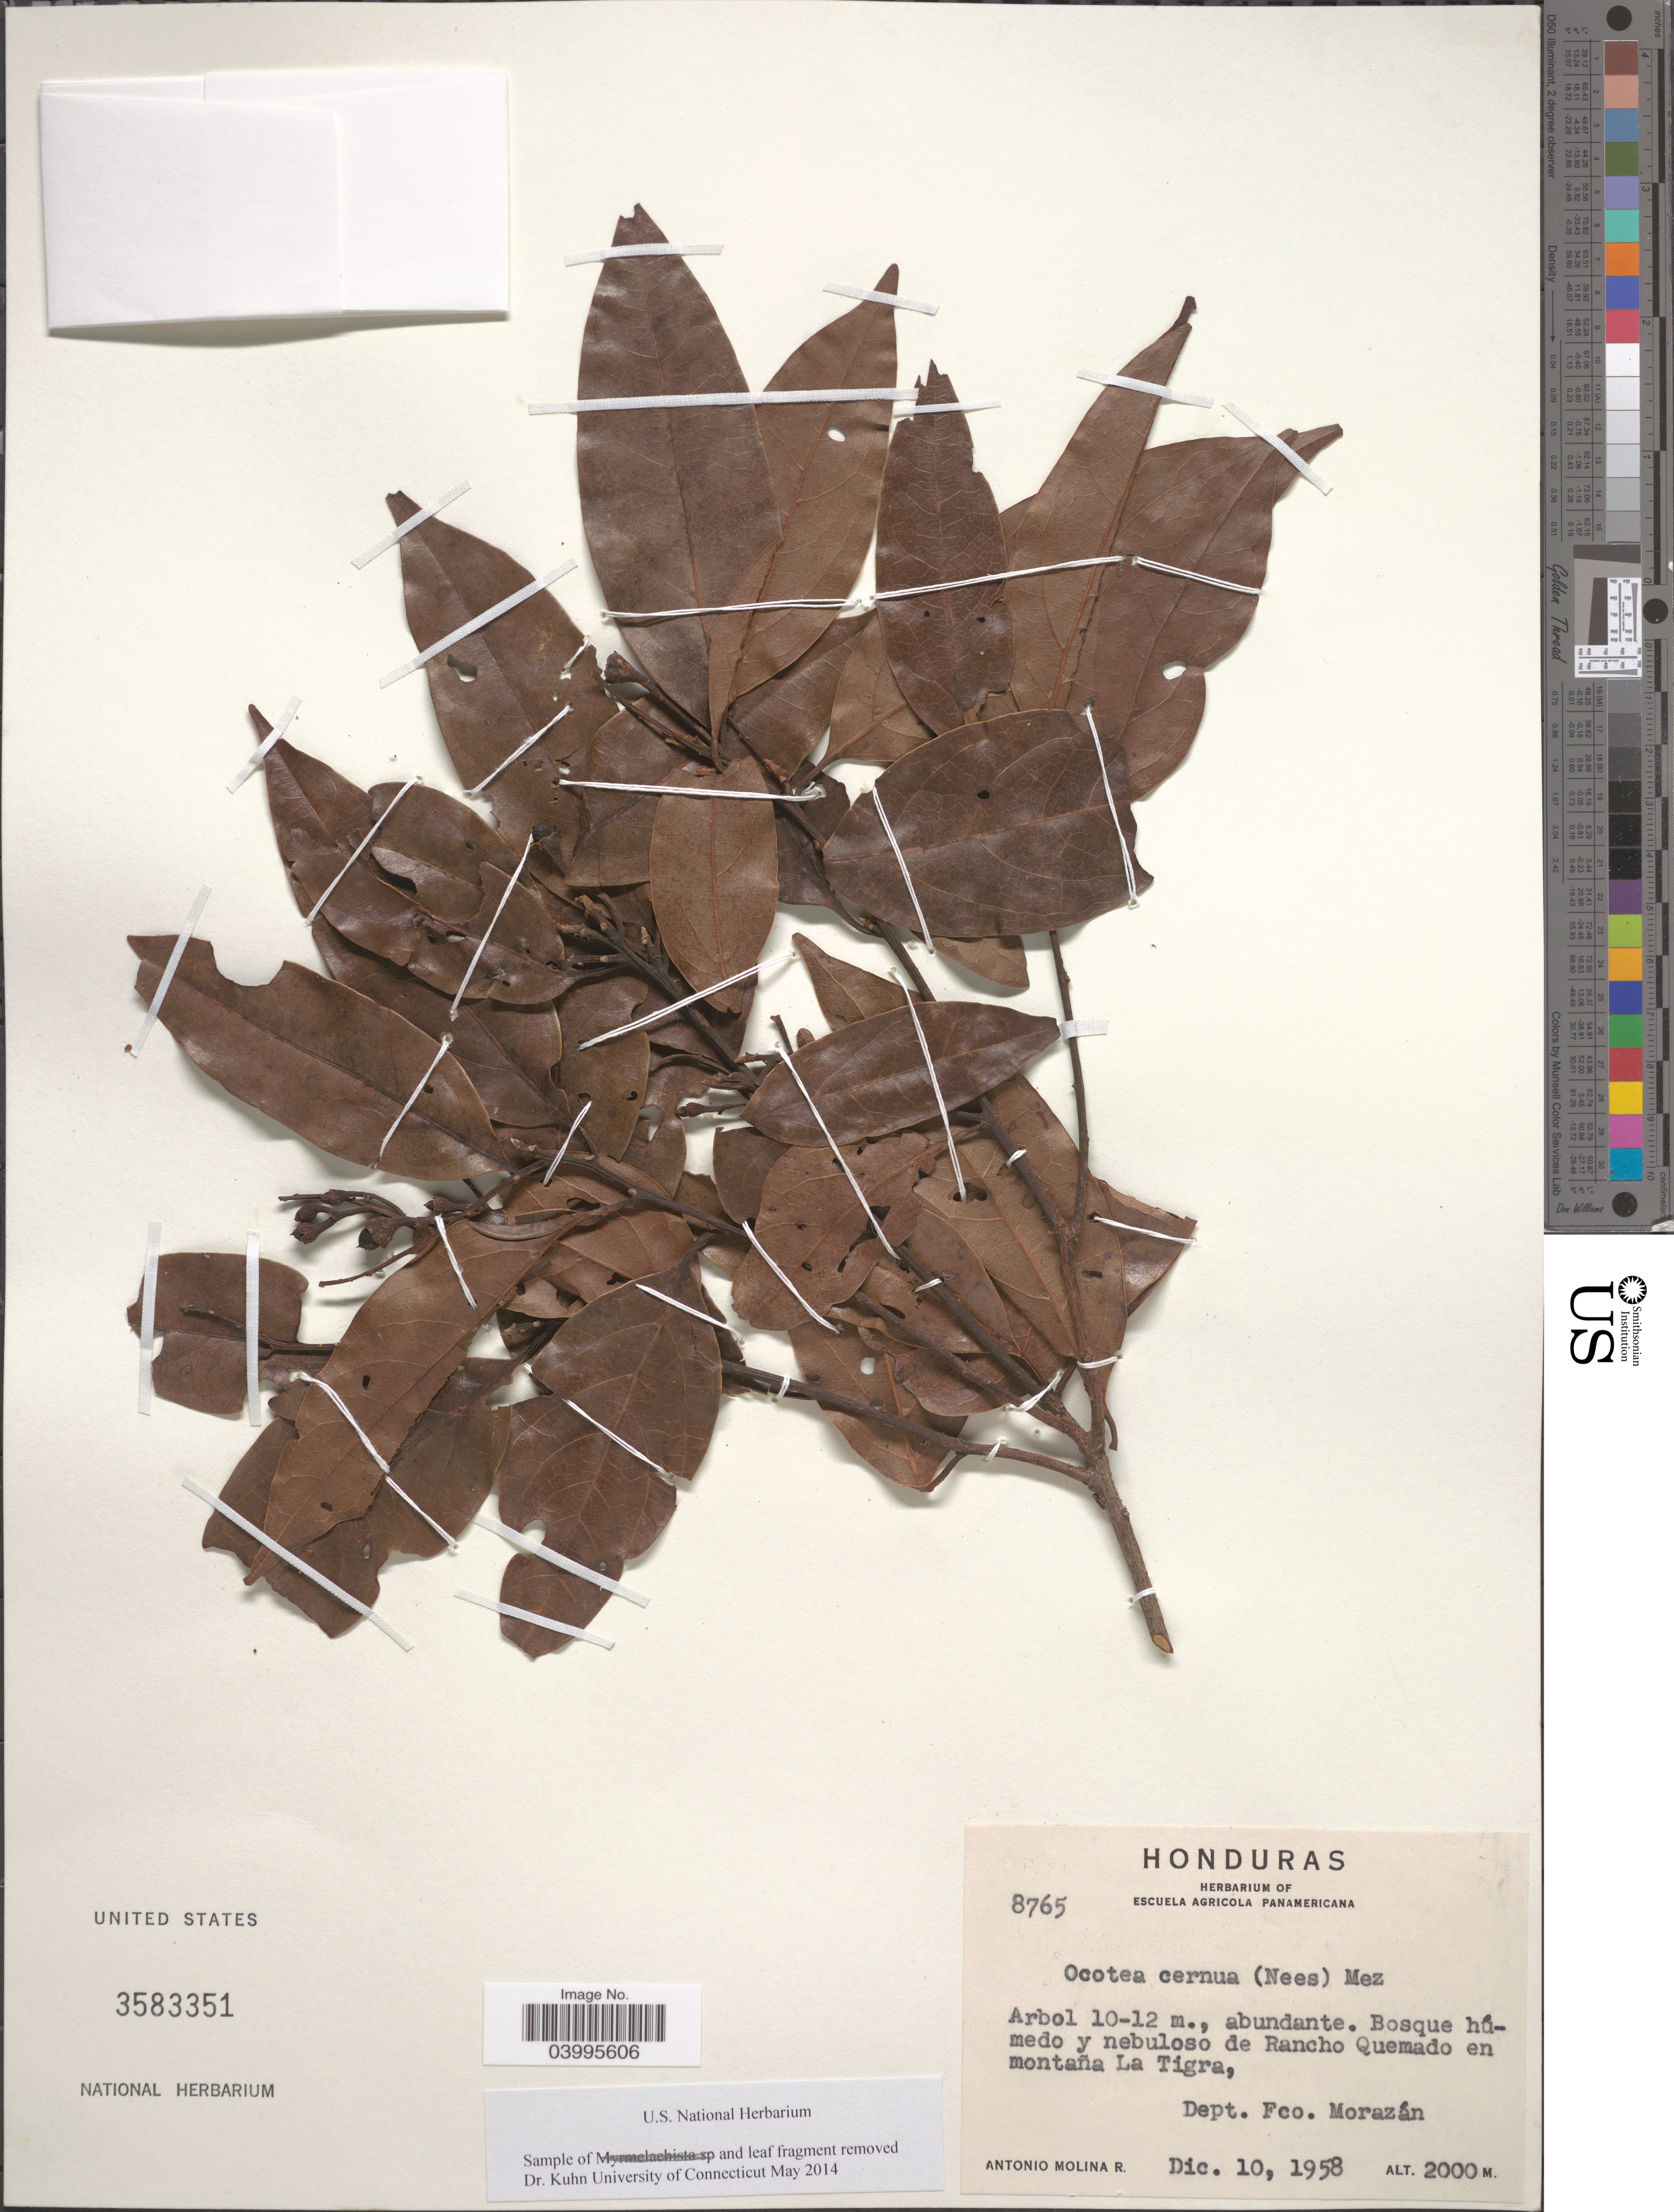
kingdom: Plantae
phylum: Tracheophyta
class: Magnoliopsida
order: Laurales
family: Lauraceae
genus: Ocotea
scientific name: Ocotea cernua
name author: (Nees) Mez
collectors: A. Molina R.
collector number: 8765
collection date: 1958-12-10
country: Honduras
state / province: Fco. Morazán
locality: Bosque húmedo y nebuloso de Rancho Quemado en montaña La Tigra, Dept. Fco. Morazán.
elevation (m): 2000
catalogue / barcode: US 3583351